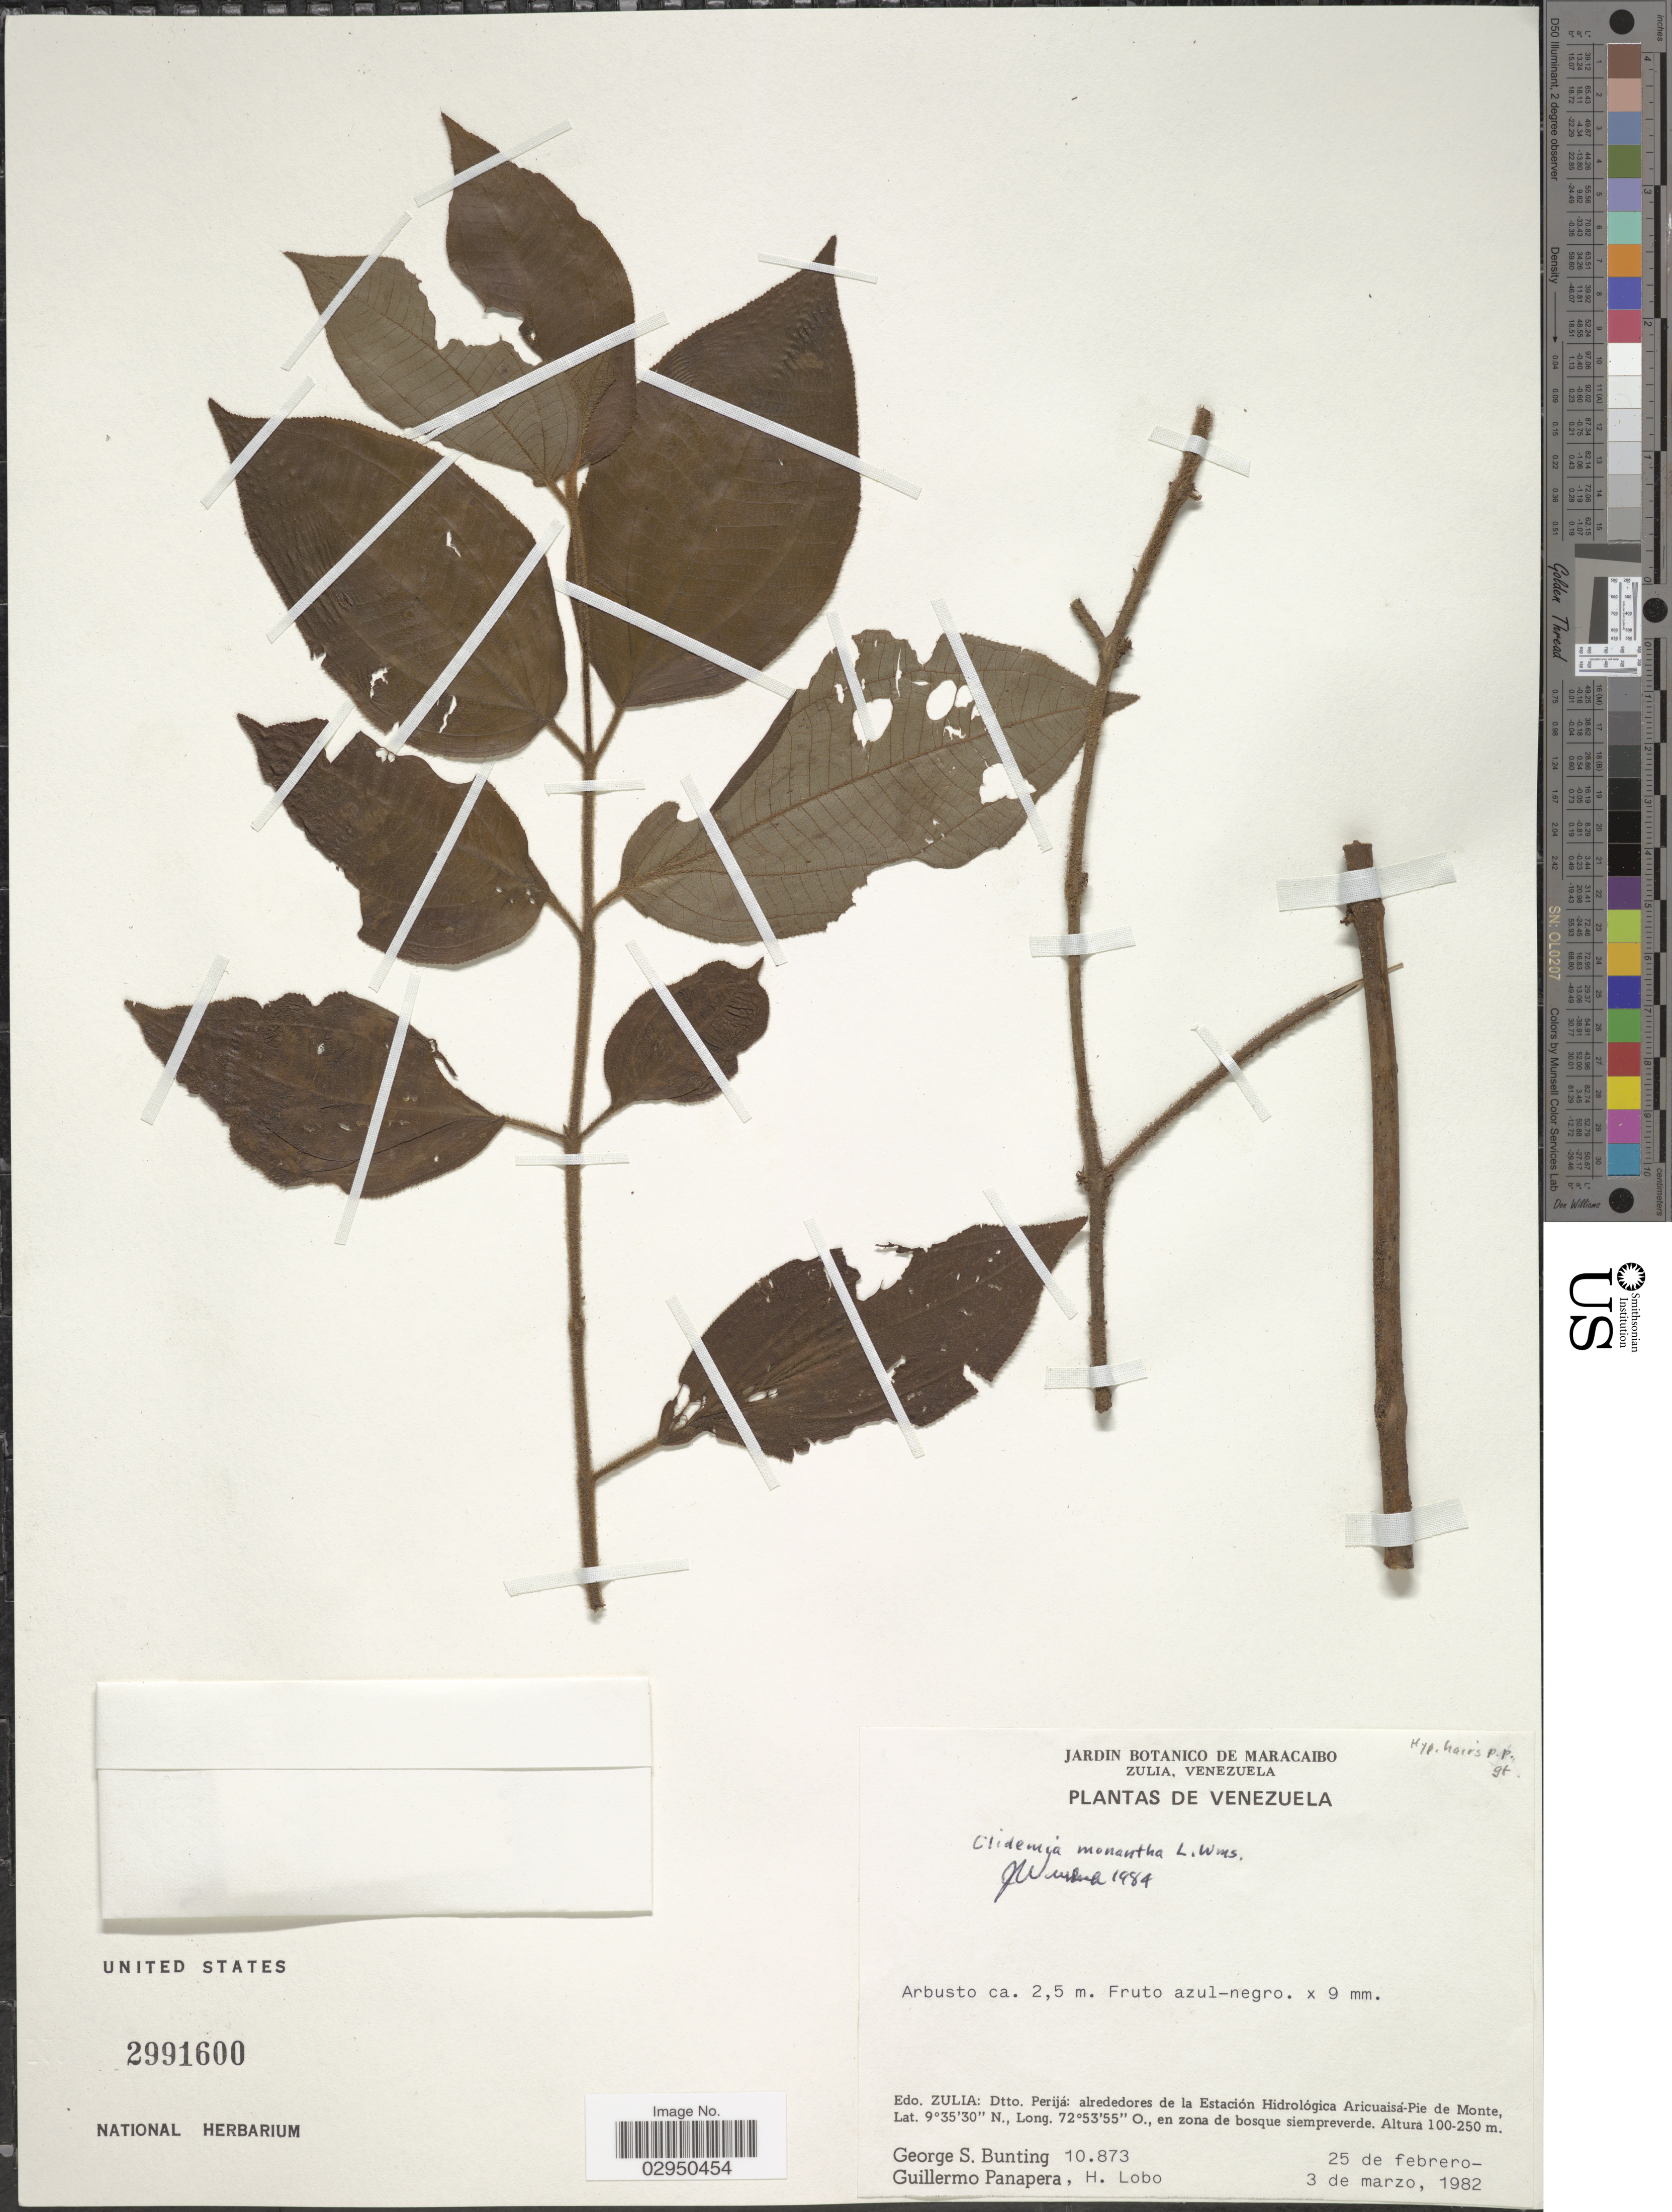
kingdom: Plantae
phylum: Tracheophyta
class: Magnoliopsida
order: Myrtales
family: Melastomataceae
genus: Clidemia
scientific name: Clidemia monantha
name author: L.O. Williams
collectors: G. S. Bunting, G. Panapera & H. Lobo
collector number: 10873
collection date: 1982-02-25/1982-03-03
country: Venezuela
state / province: Zulia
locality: Dtto. Perijá: alrededores e la Estación Hidrológica Aricuaisá-Pie de Monte.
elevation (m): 100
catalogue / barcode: US 2991600